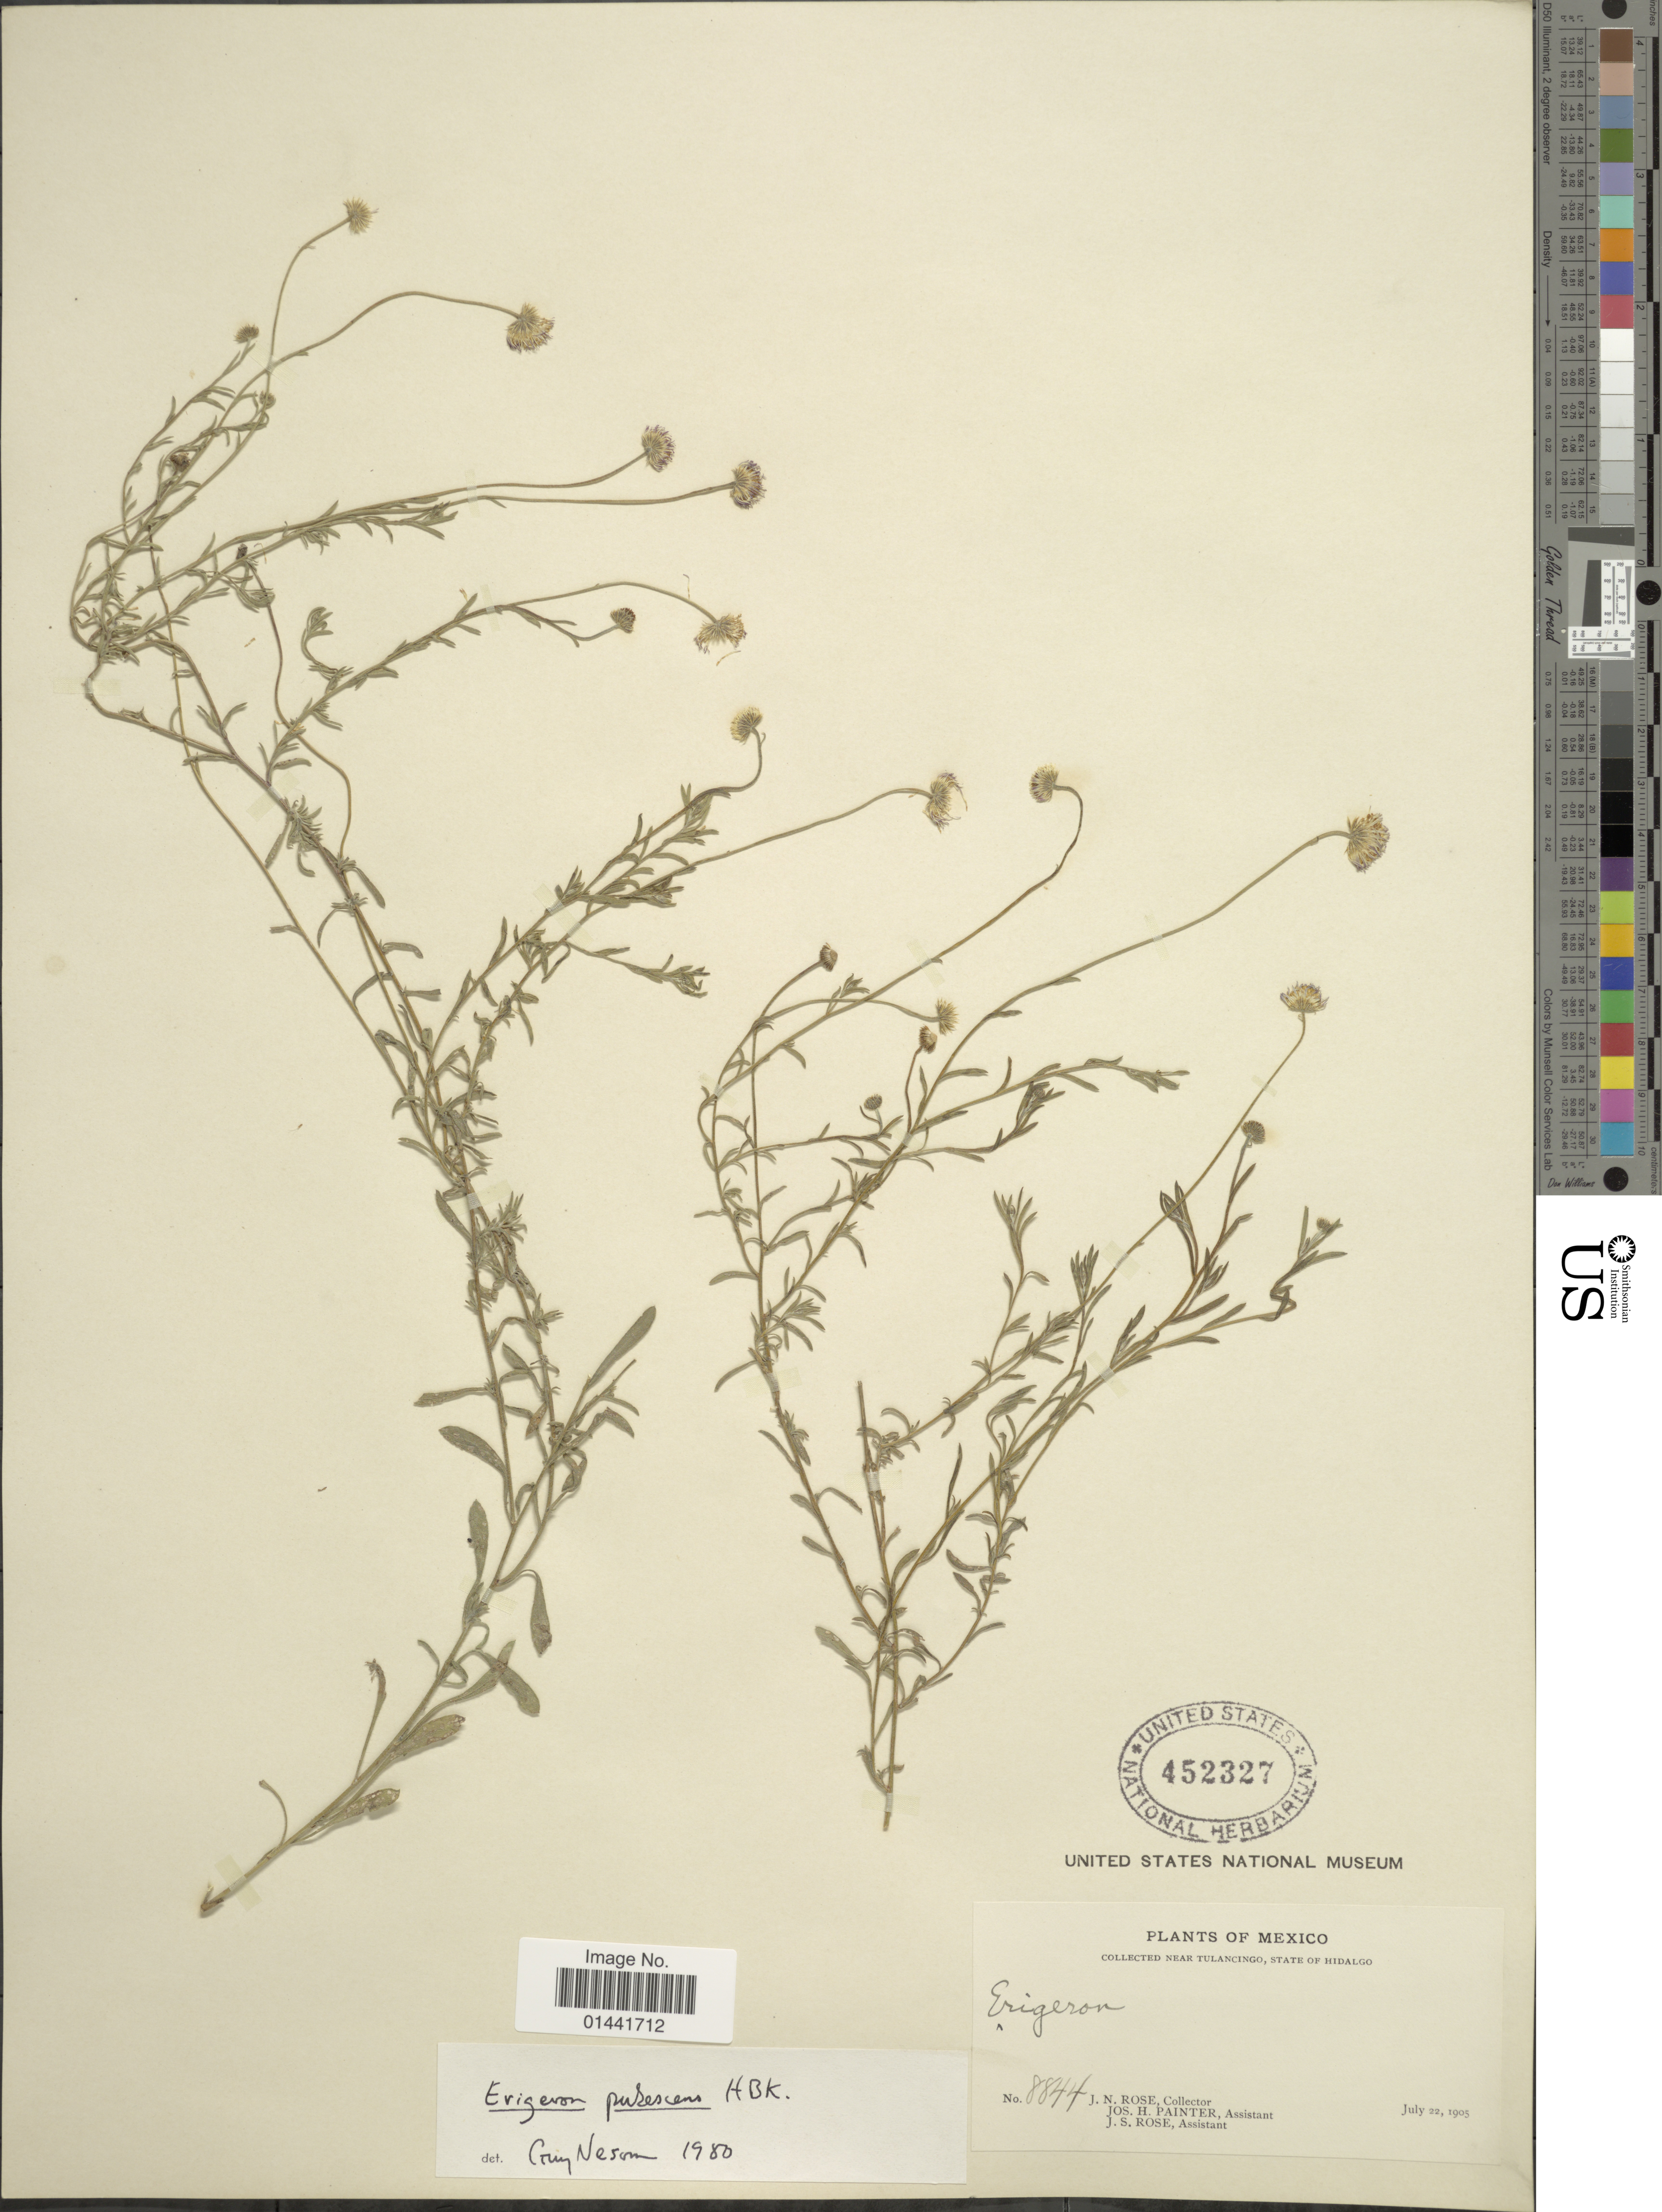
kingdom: Plantae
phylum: Tracheophyta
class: Magnoliopsida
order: Asterales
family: Asteraceae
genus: Erigeron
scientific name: Erigeron pubescens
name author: Kunth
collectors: J. N. Rose, J. H. Painter & J. S. Rose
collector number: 8844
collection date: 1905-07-22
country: Mexico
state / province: Hidalgo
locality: Near Tulancingo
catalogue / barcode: US 452327